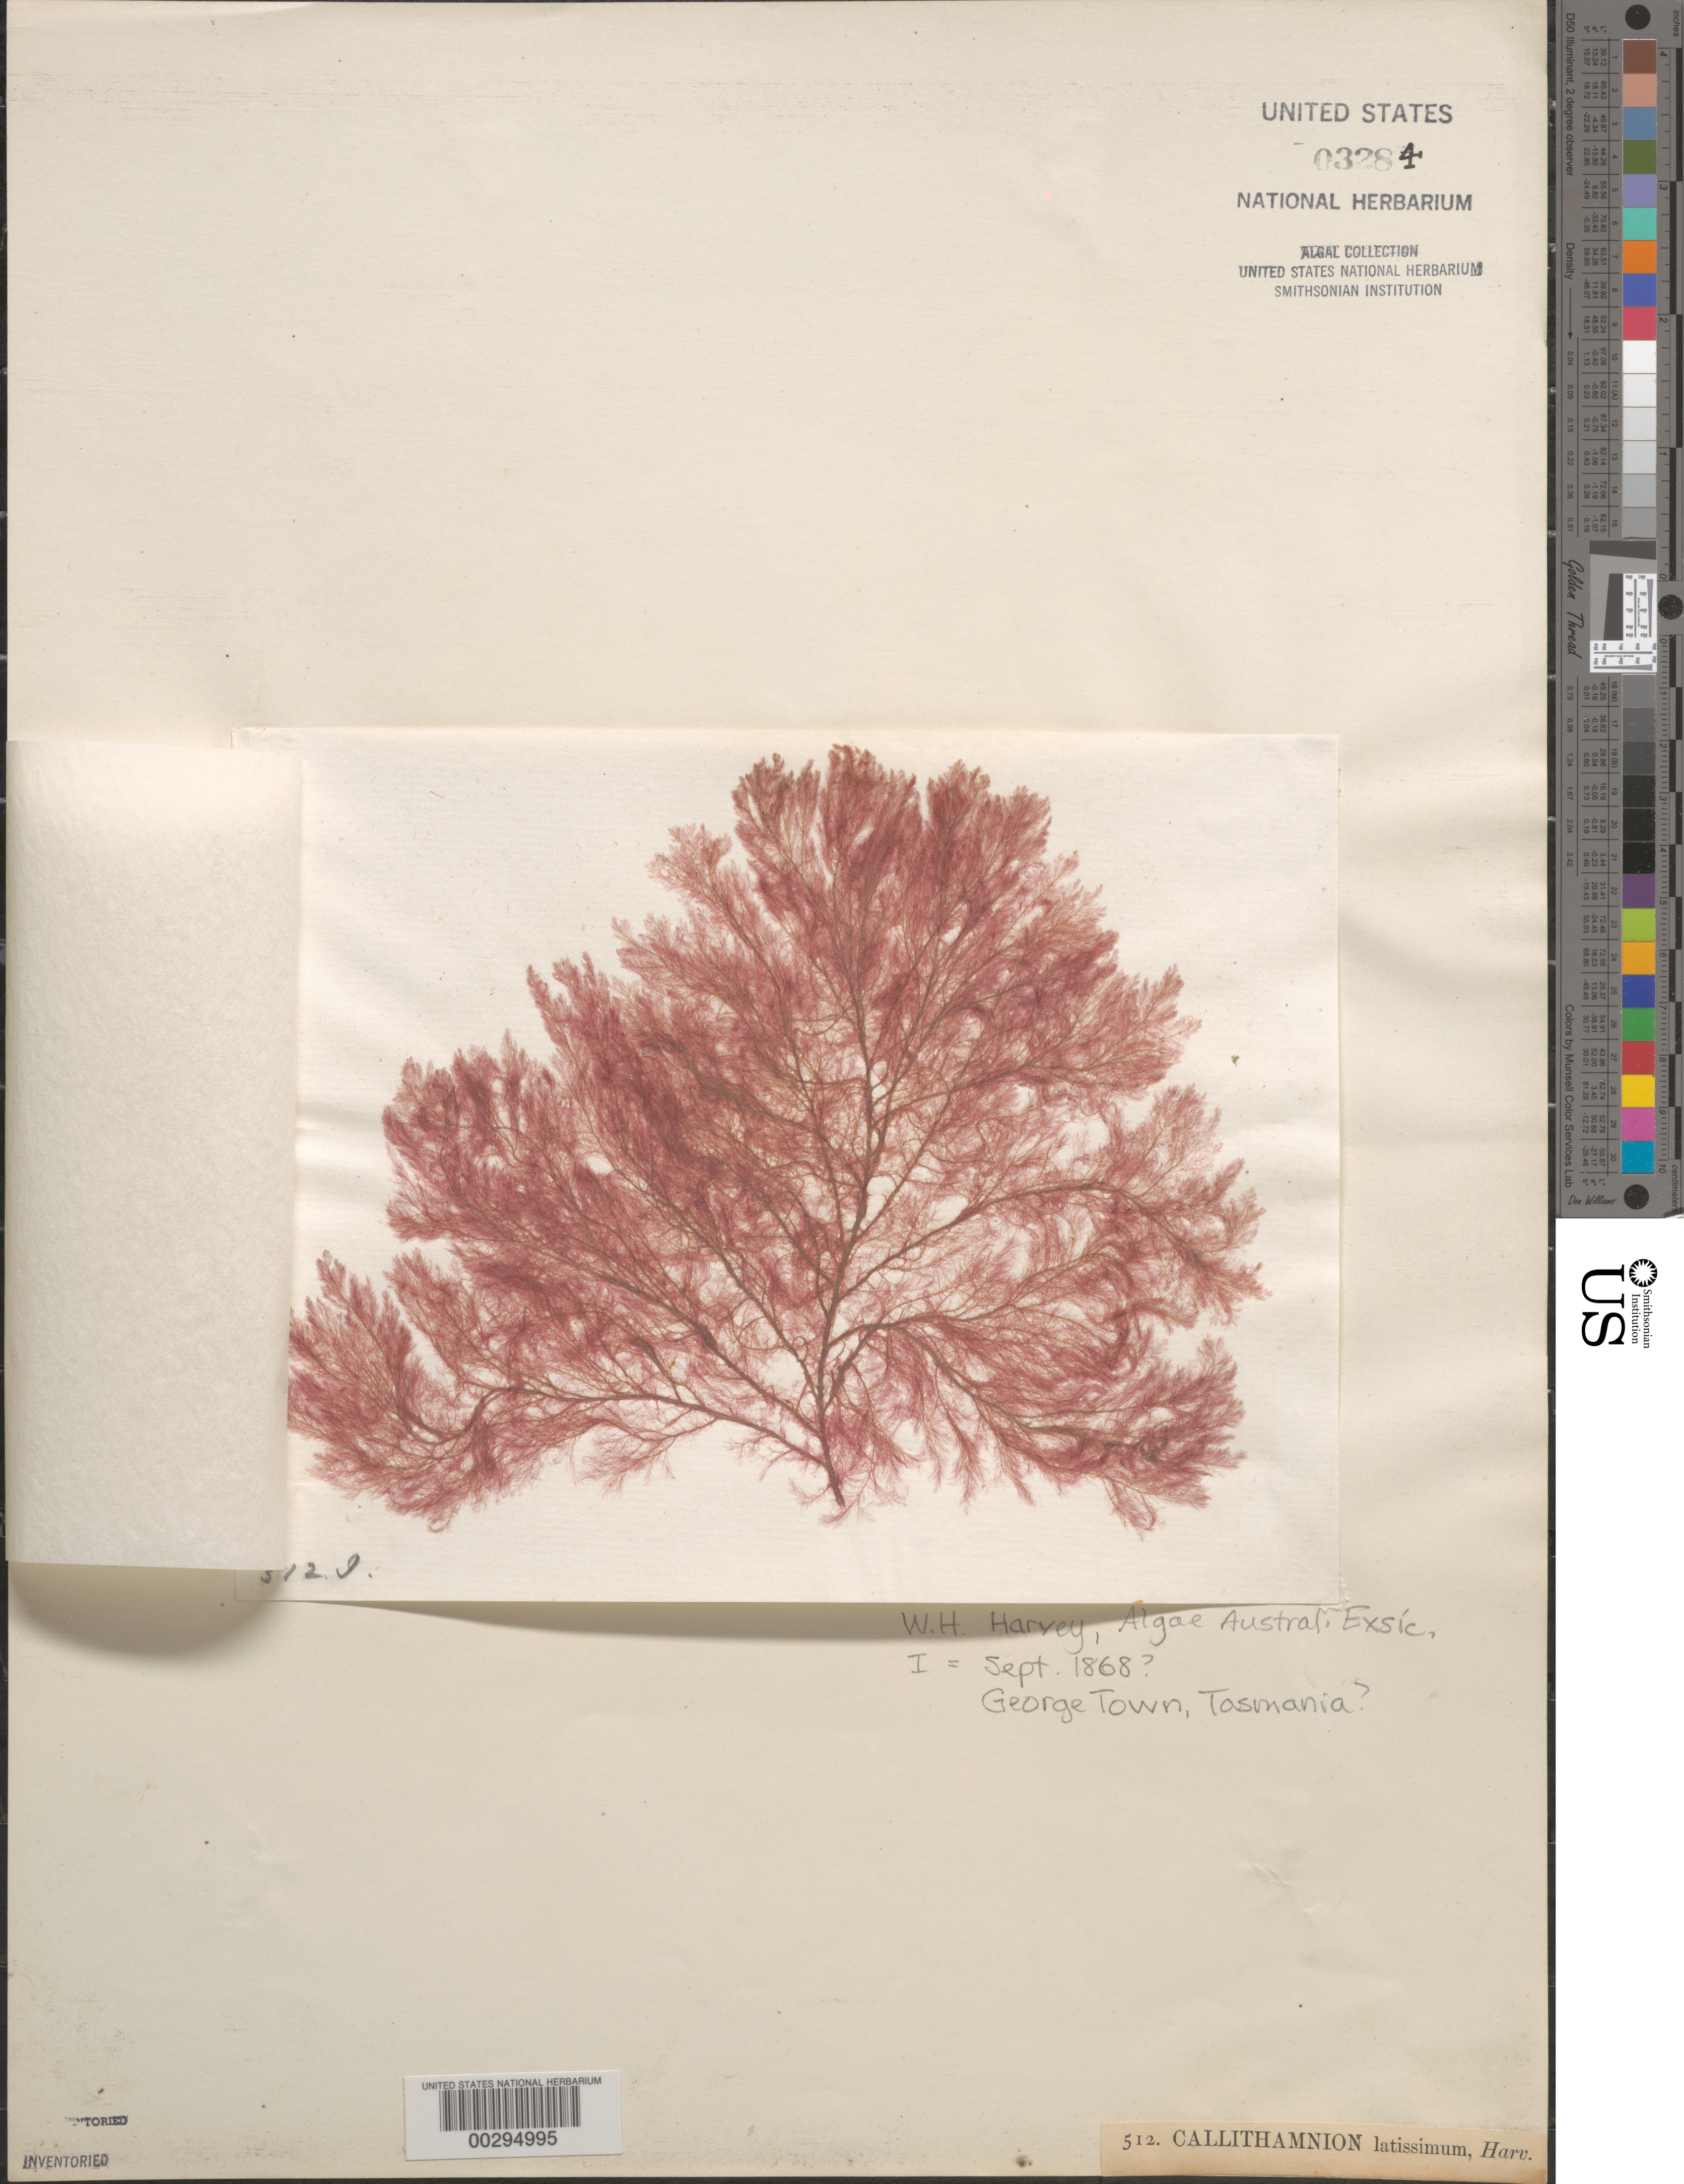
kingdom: Plantae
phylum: Rhodophyta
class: Florideophyceae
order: Ceramiales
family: Wrangeliaceae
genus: Dasythamniella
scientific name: Dasythamniella latissima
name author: (Harv.) Womersley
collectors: W. Harvey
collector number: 512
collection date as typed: Sep 1868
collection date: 1868-09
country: Australia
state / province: Tasmania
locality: George Town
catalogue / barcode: US 3284